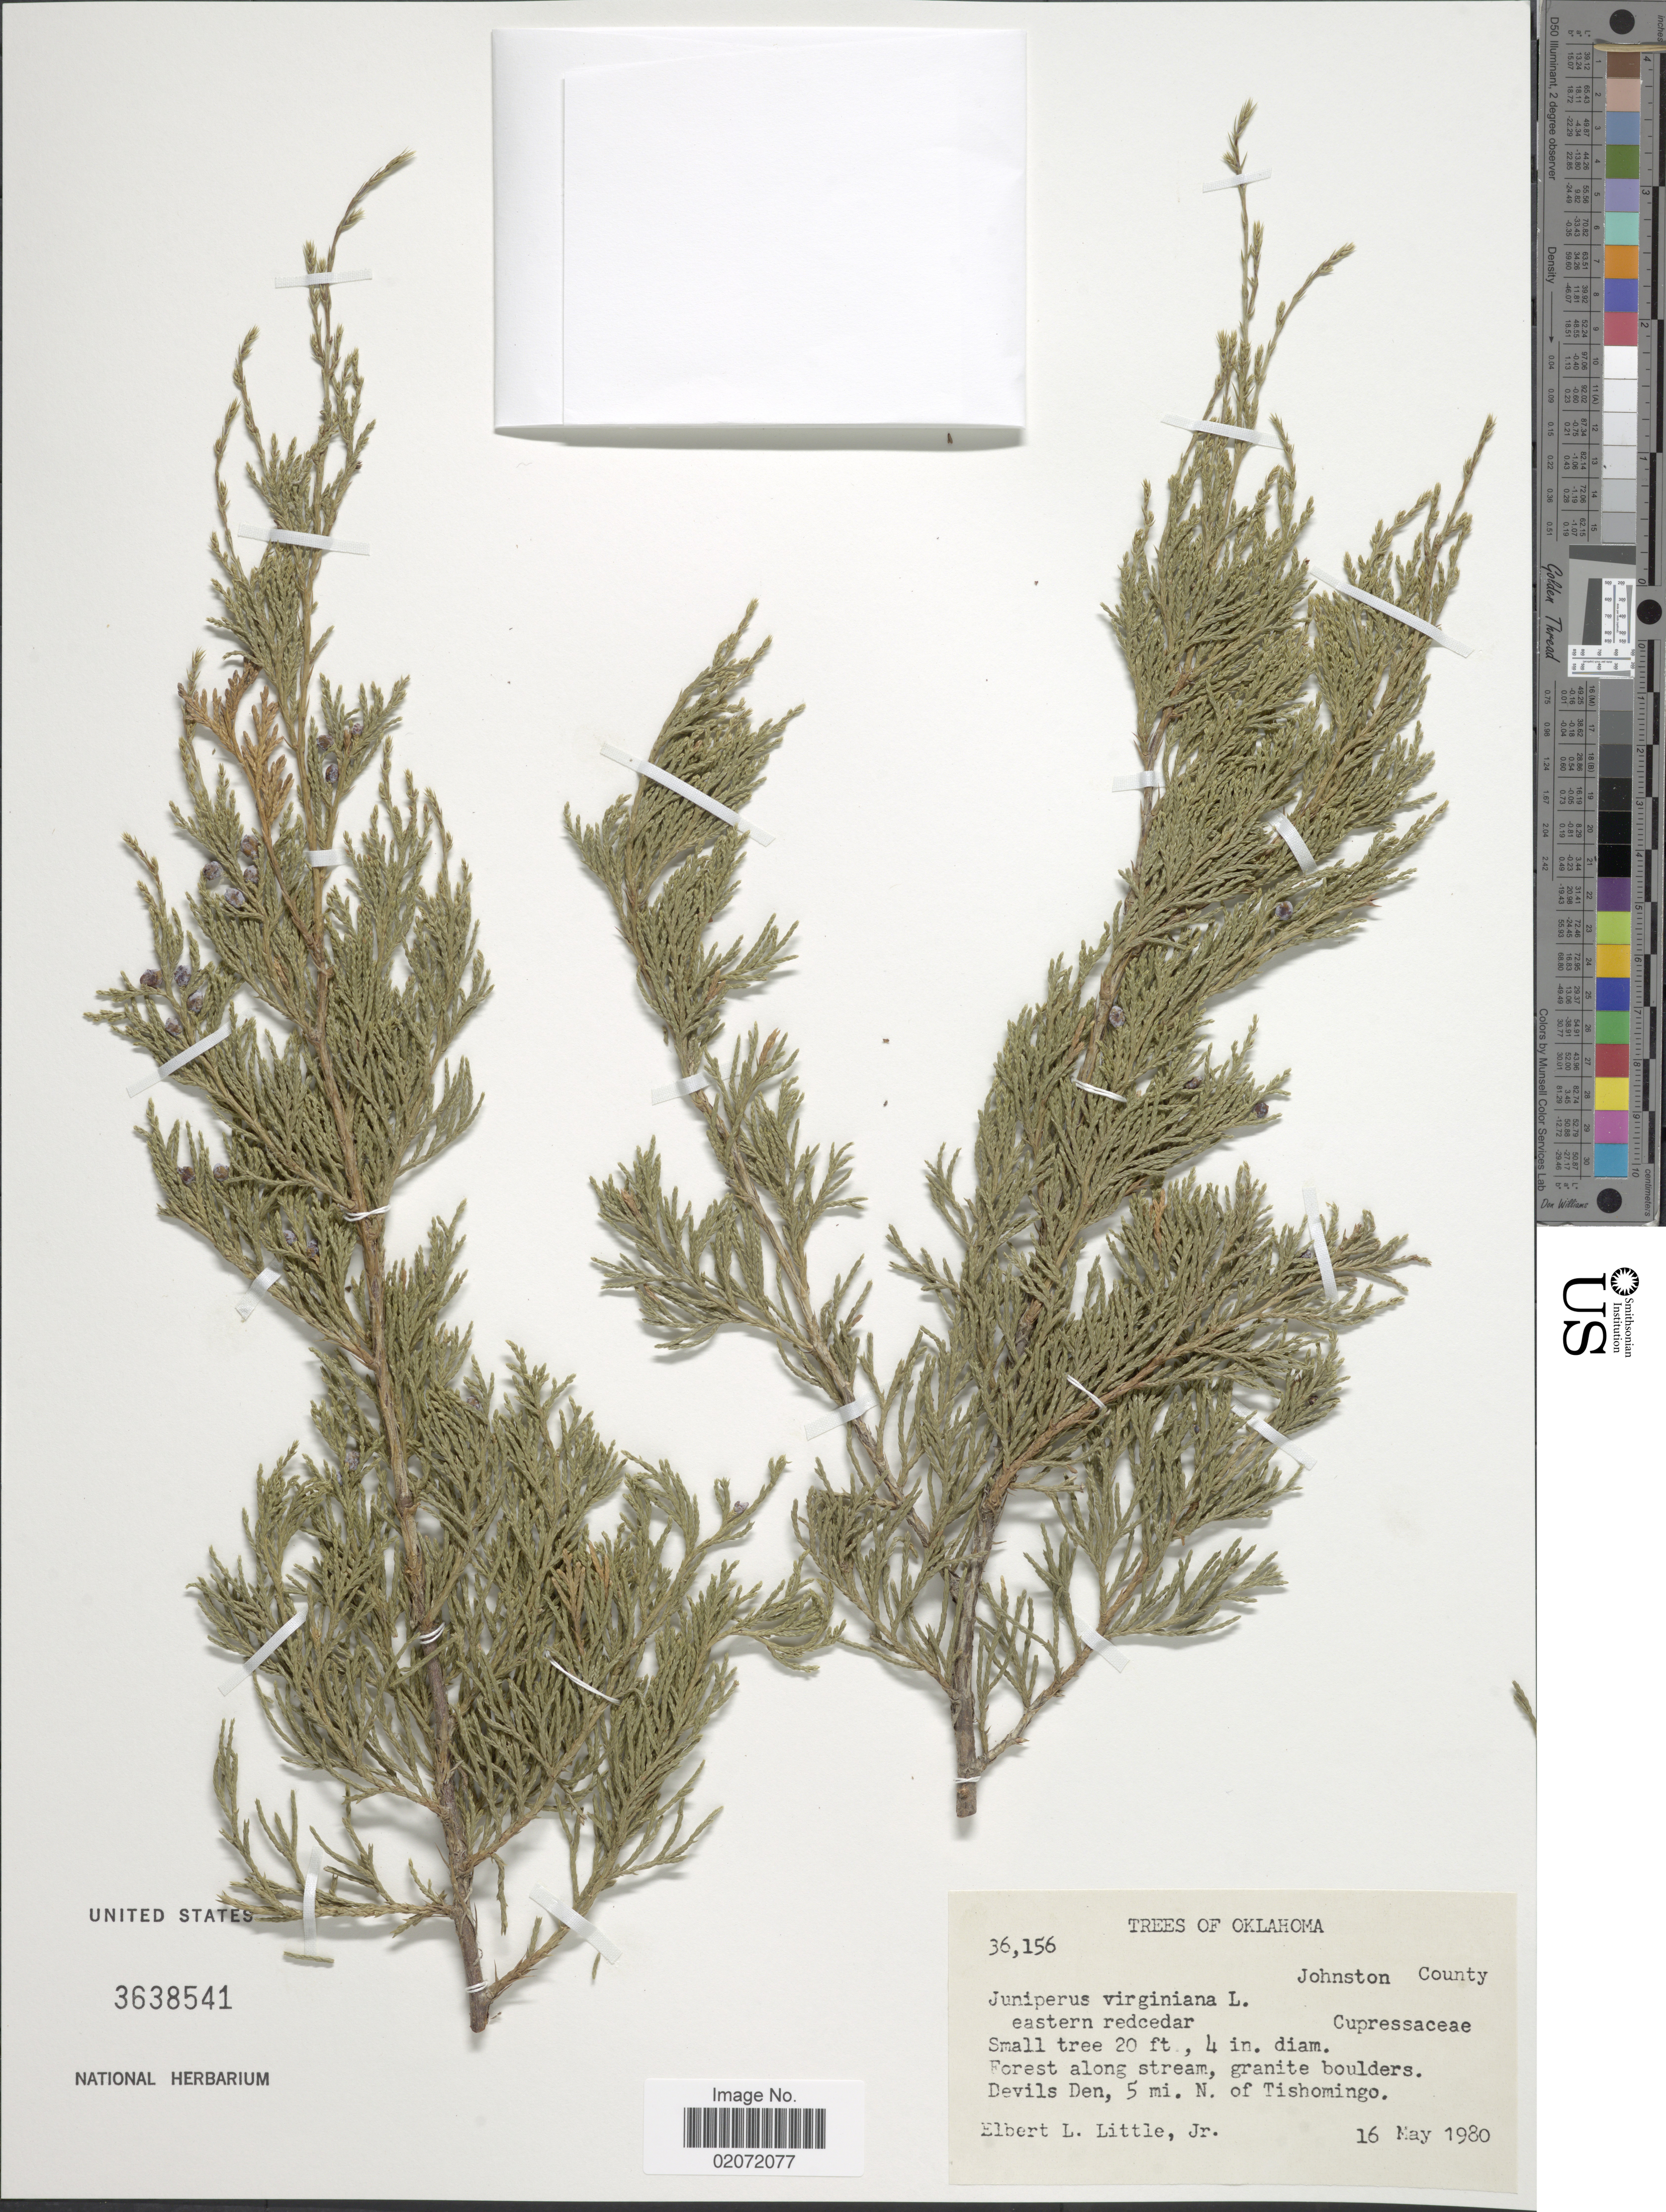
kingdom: Plantae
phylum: Tracheophyta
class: Pinopsida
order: Pinales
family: Cupressaceae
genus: Juniperus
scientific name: Juniperus virginiana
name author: L.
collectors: E. L. Little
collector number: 36156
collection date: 1980-05-16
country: United States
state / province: Oklahoma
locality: Johnston County, Devils Den, 5 mi. N. of Tishomingo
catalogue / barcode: US 3638541